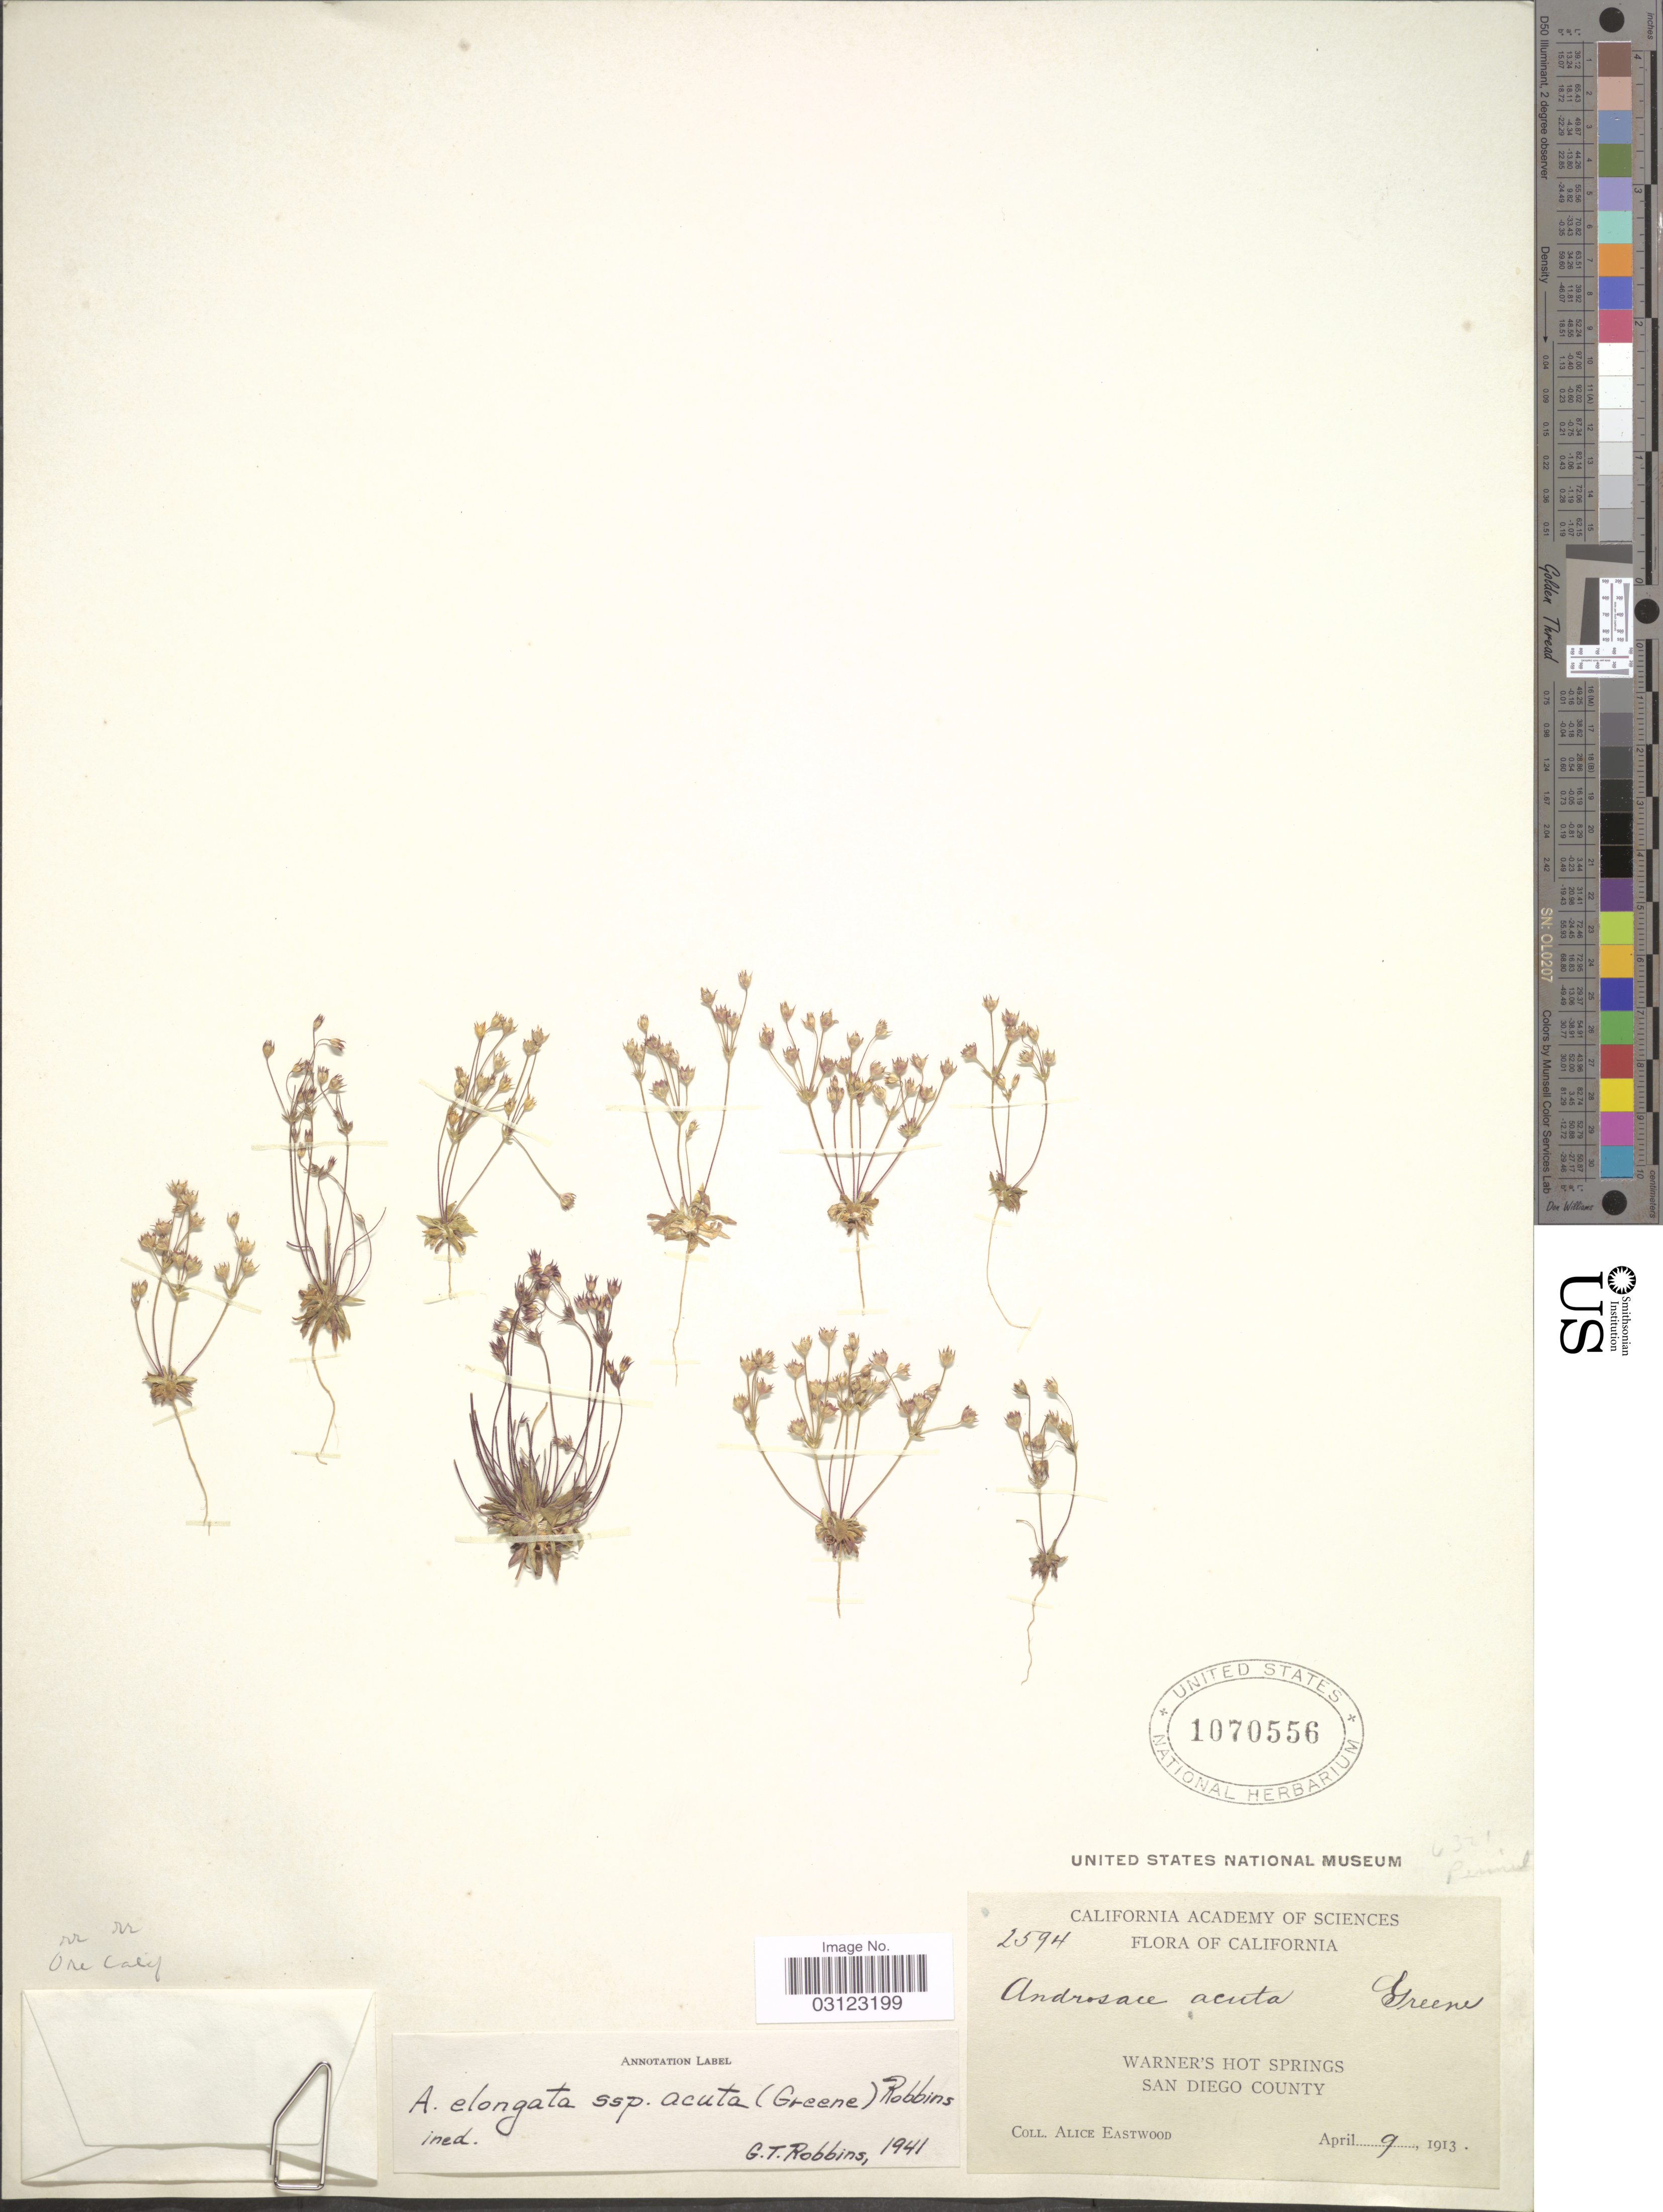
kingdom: Plantae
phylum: Tracheophyta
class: Magnoliopsida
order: Ericales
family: Primulaceae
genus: Androsace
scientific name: Androsace elongata subsp. acuta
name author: (Greene) G.T. Robbins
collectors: A. Eastwood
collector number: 2594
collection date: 1913-04-09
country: United States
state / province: California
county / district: San Diego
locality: Warner's Hot Springs. San Diego County.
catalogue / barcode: US 1070556